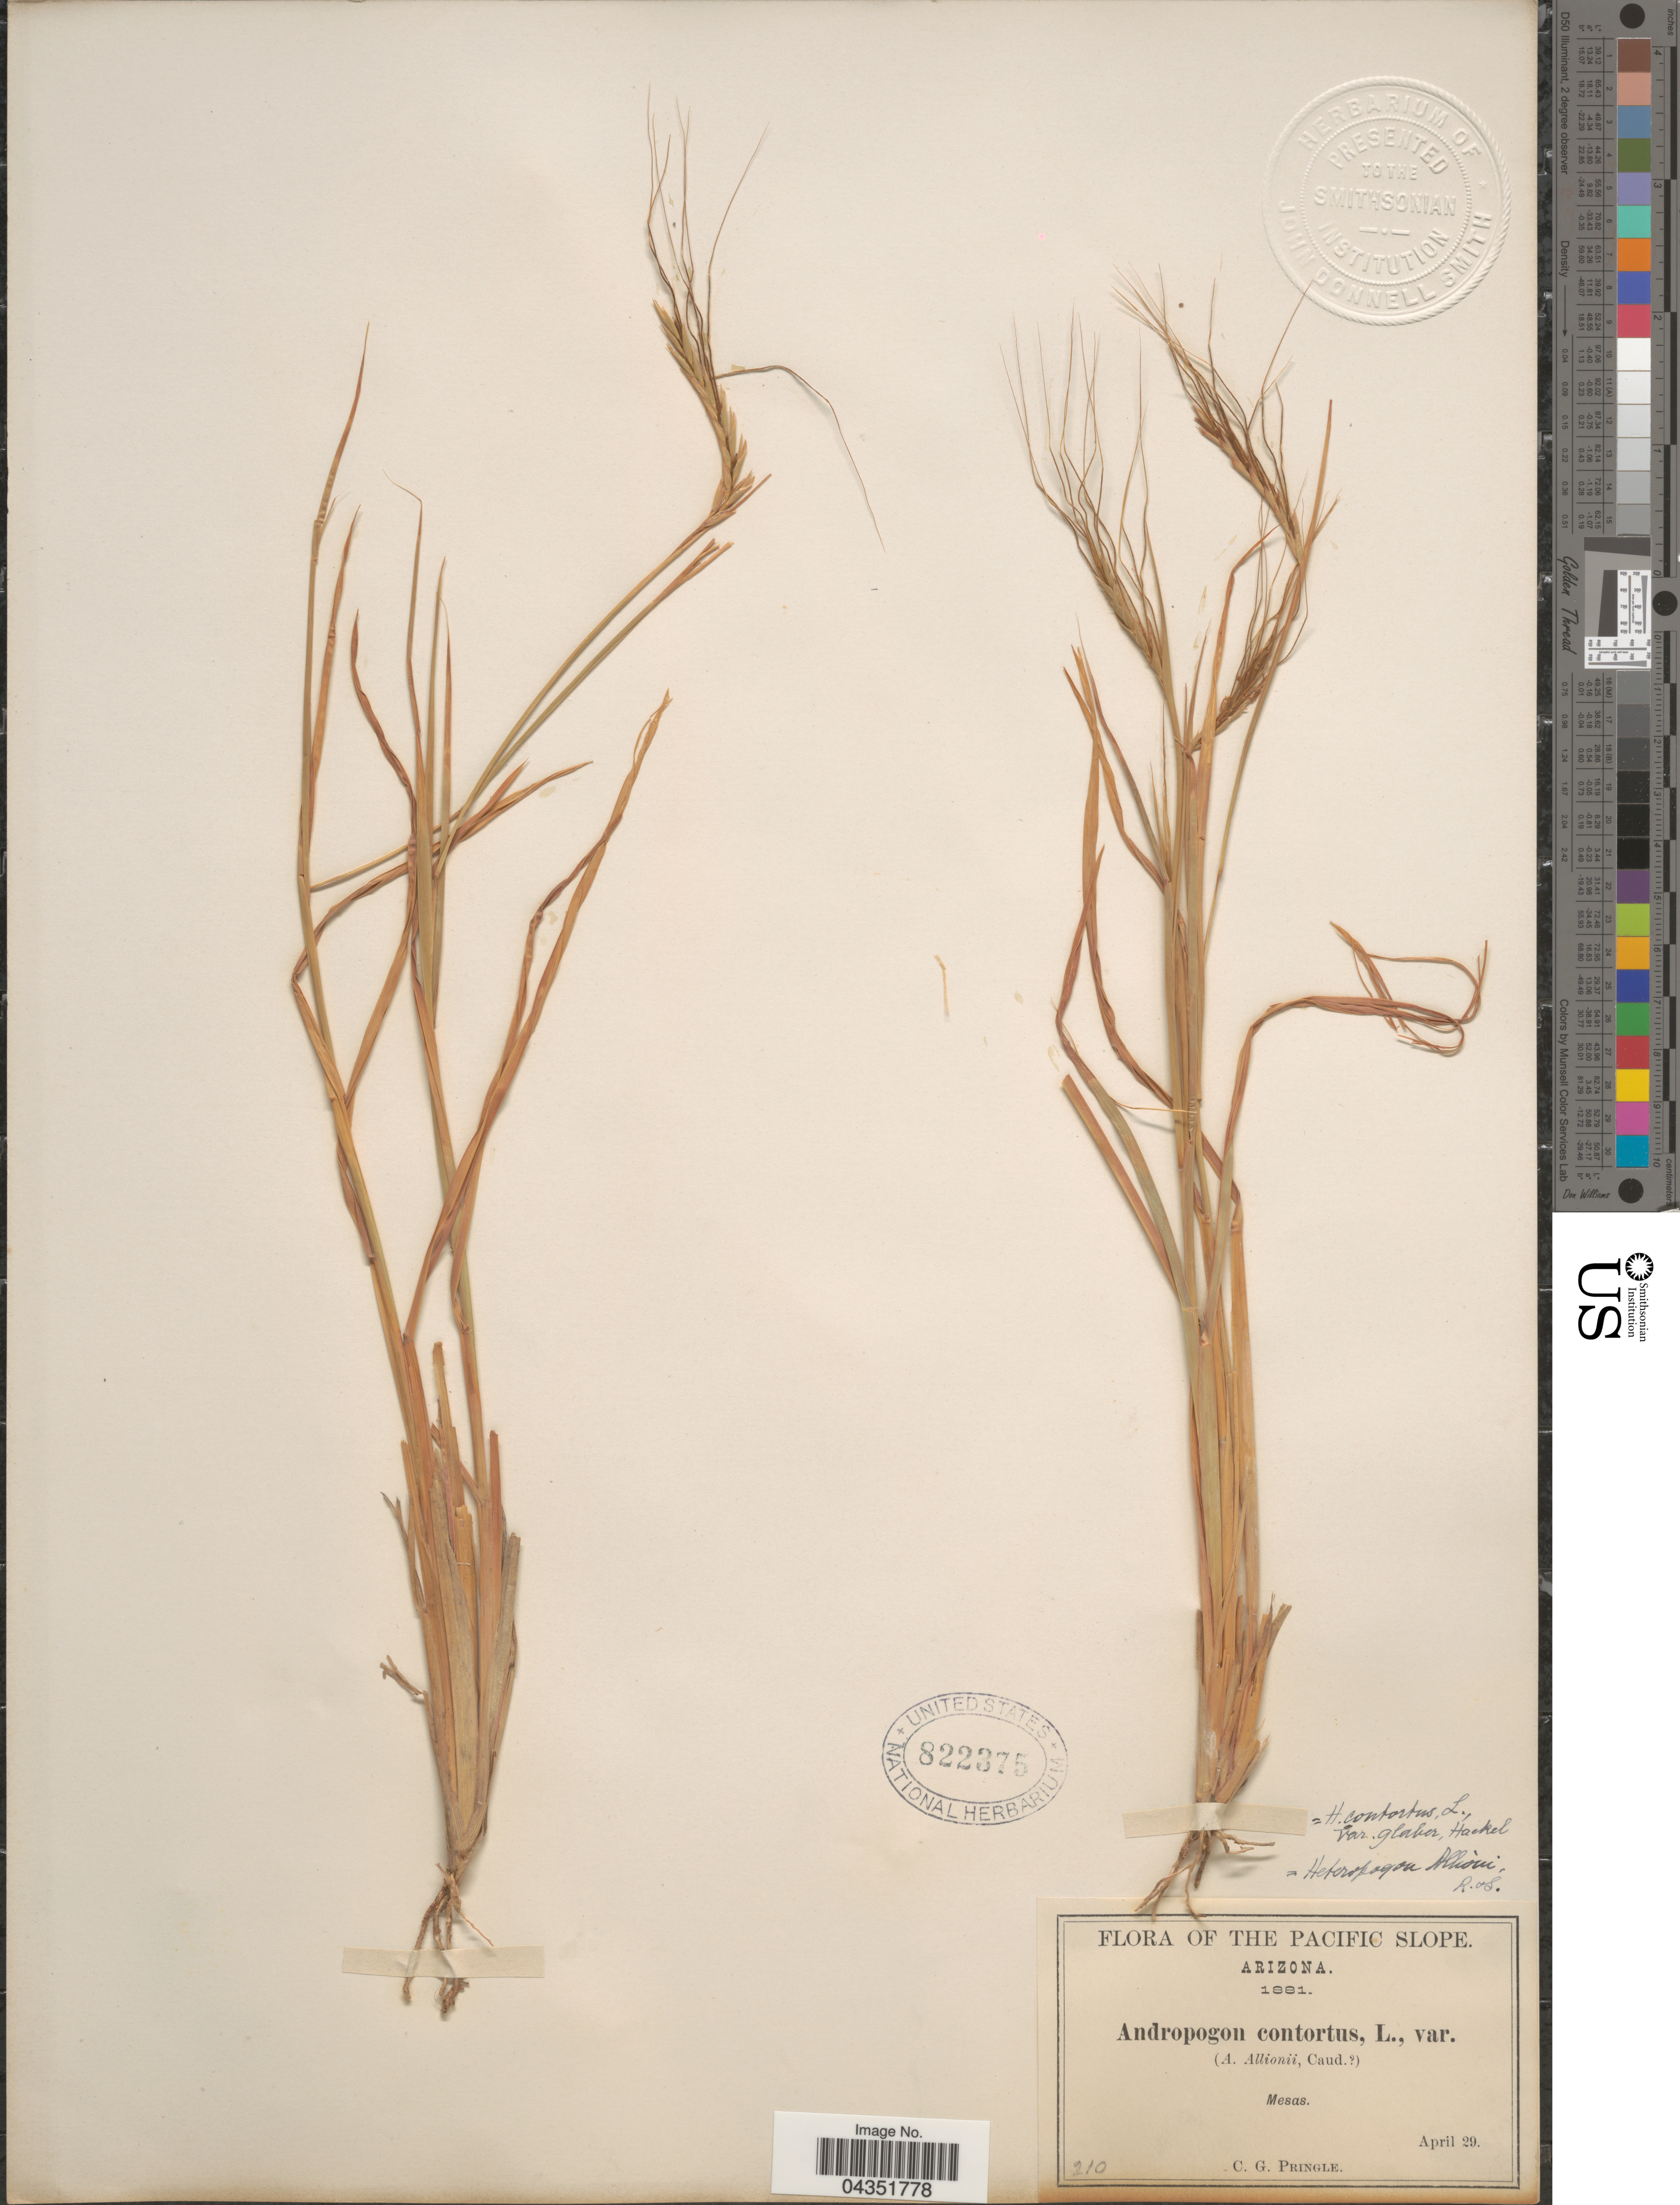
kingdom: Plantae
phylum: Tracheophyta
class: Liliopsida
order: Poales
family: Poaceae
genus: Heteropogon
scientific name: Heteropogon contortus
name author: (L.) P. Beauv. ex Roem. & Schult.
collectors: C. G. Pringle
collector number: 210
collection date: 1881-04-29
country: United States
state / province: Arizona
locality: Pacific Slope. Mesas.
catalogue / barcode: US 822375